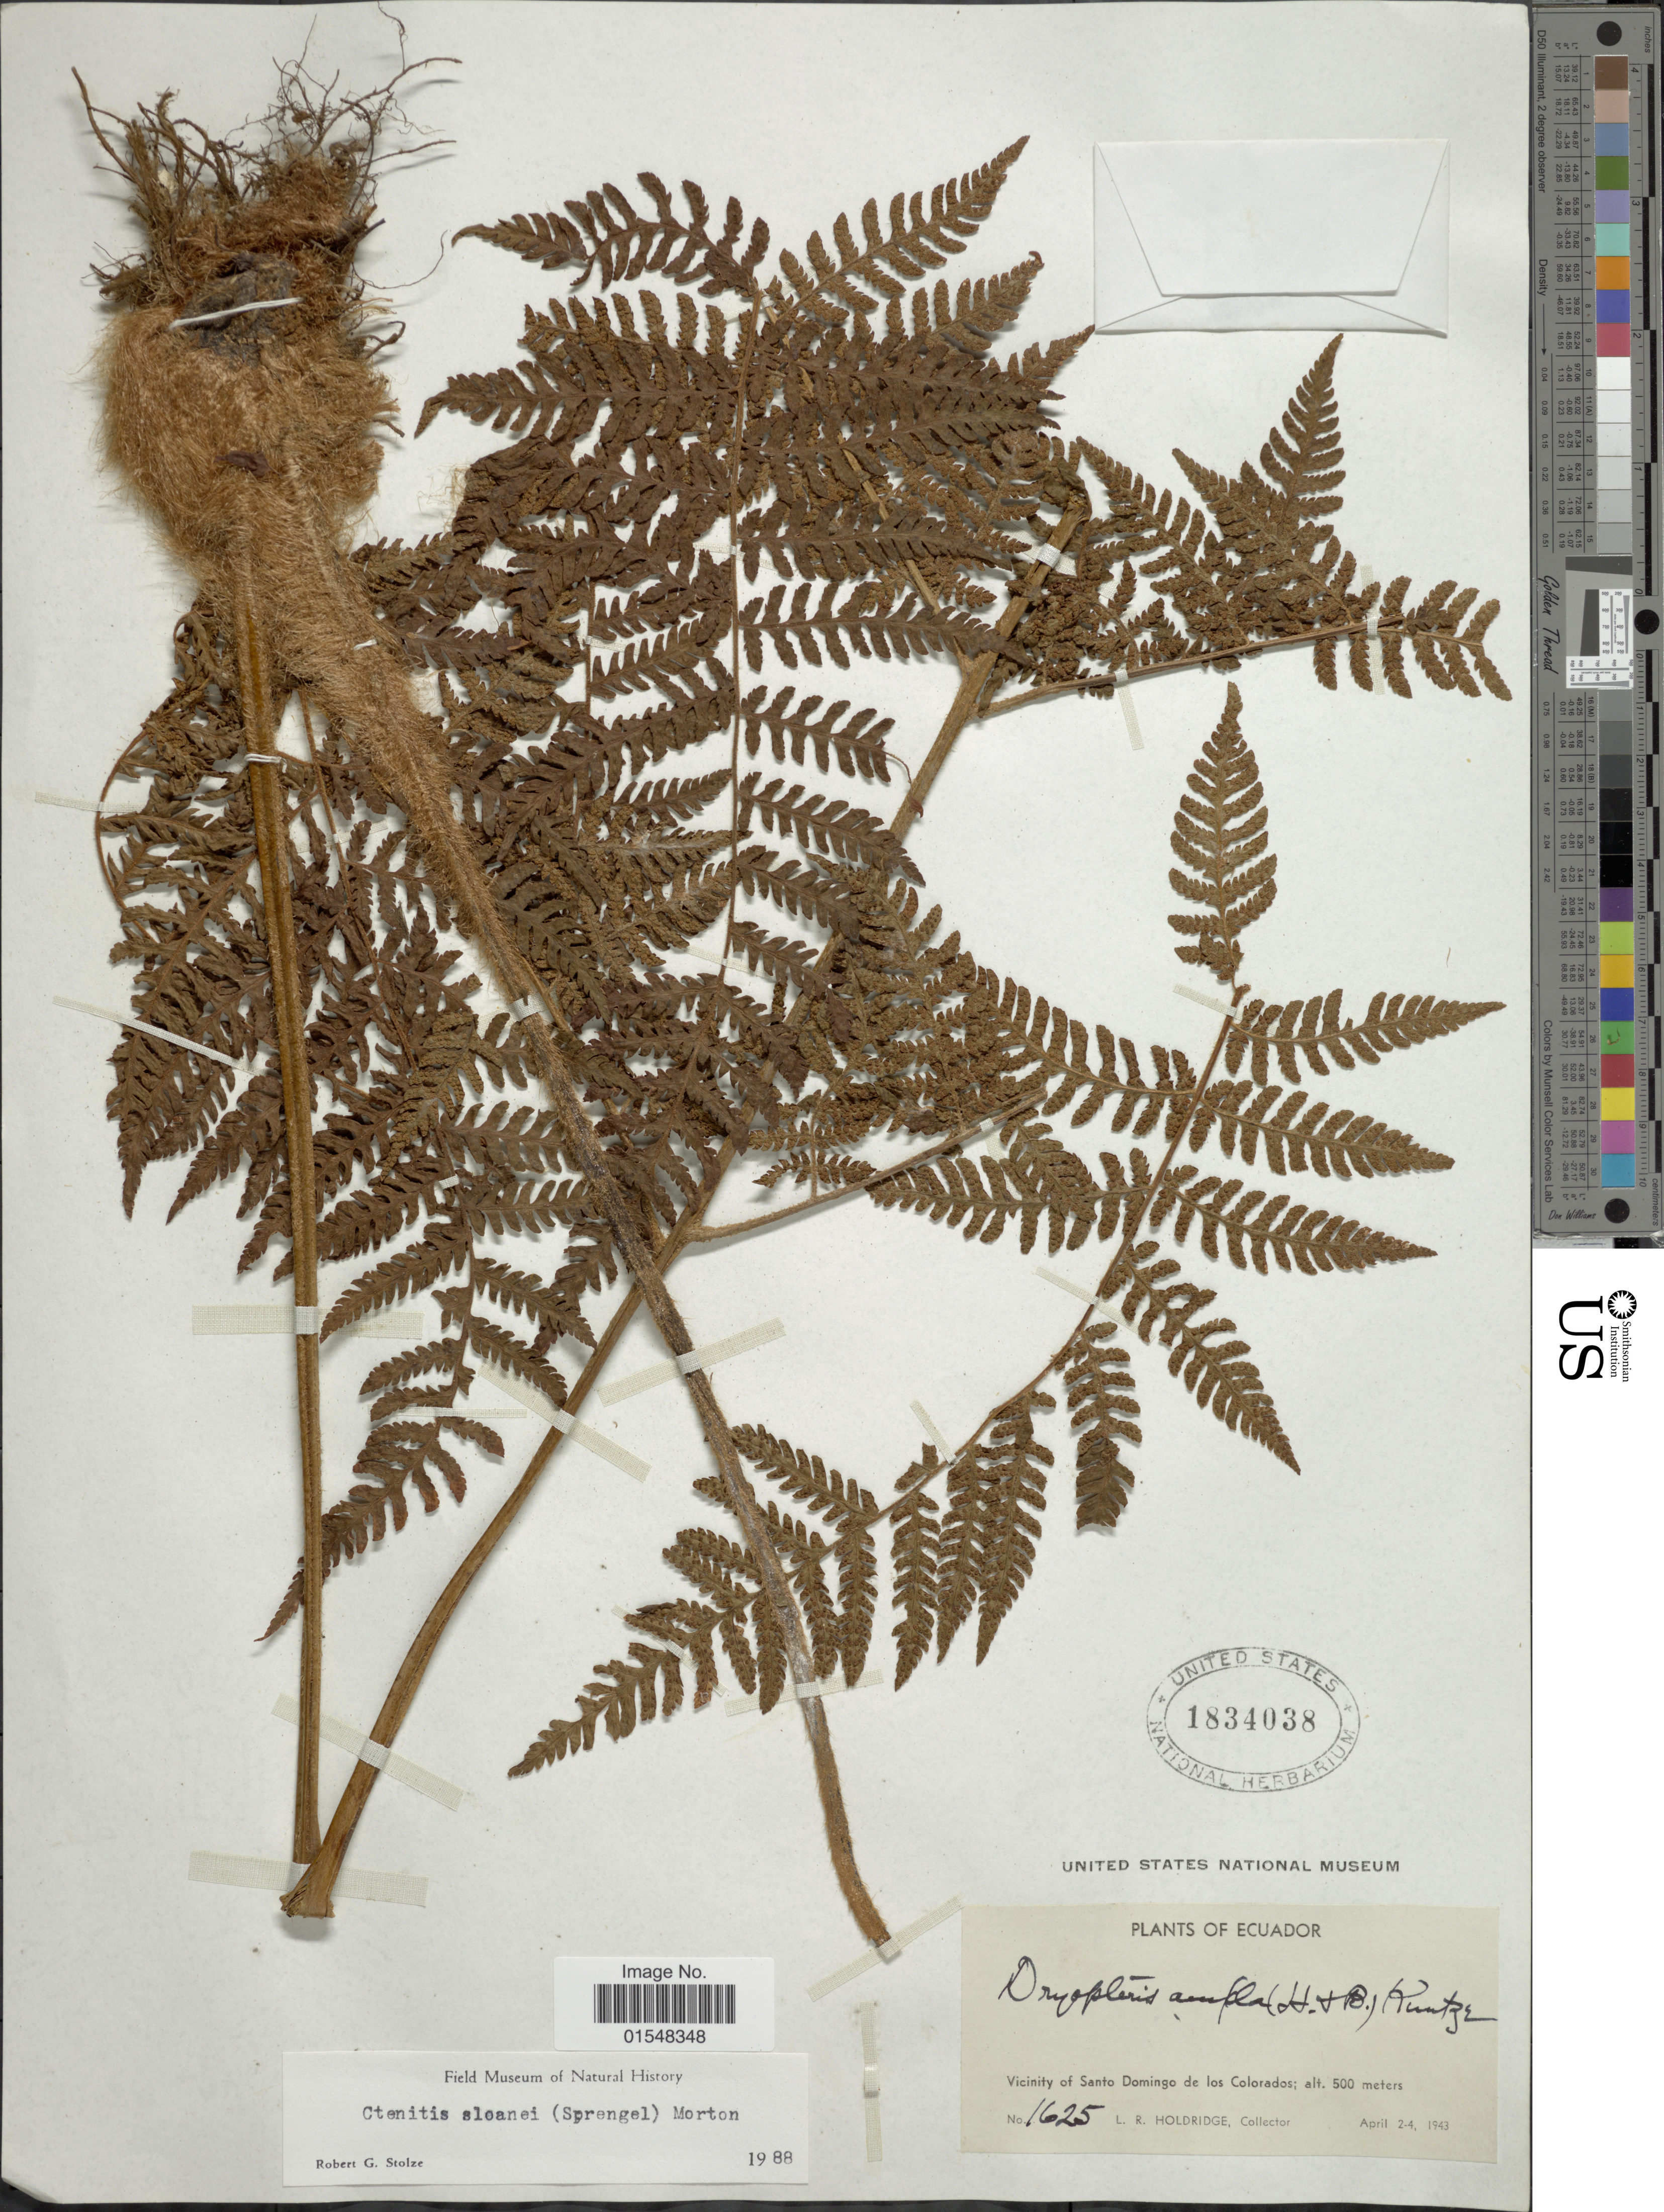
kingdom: Plantae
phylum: Tracheophyta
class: Polypodiopsida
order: Polypodiales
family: Dryopteridaceae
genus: Ctenitis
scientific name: Ctenitis sloanei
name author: (Poepp. ex Spreng.) C.V. Morton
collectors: L. Holdridge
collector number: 1625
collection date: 1943-04-02/1943-04-04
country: Ecuador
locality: Vicinity of Santo Domingo de los Colorados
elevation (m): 500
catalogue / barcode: US 1834038